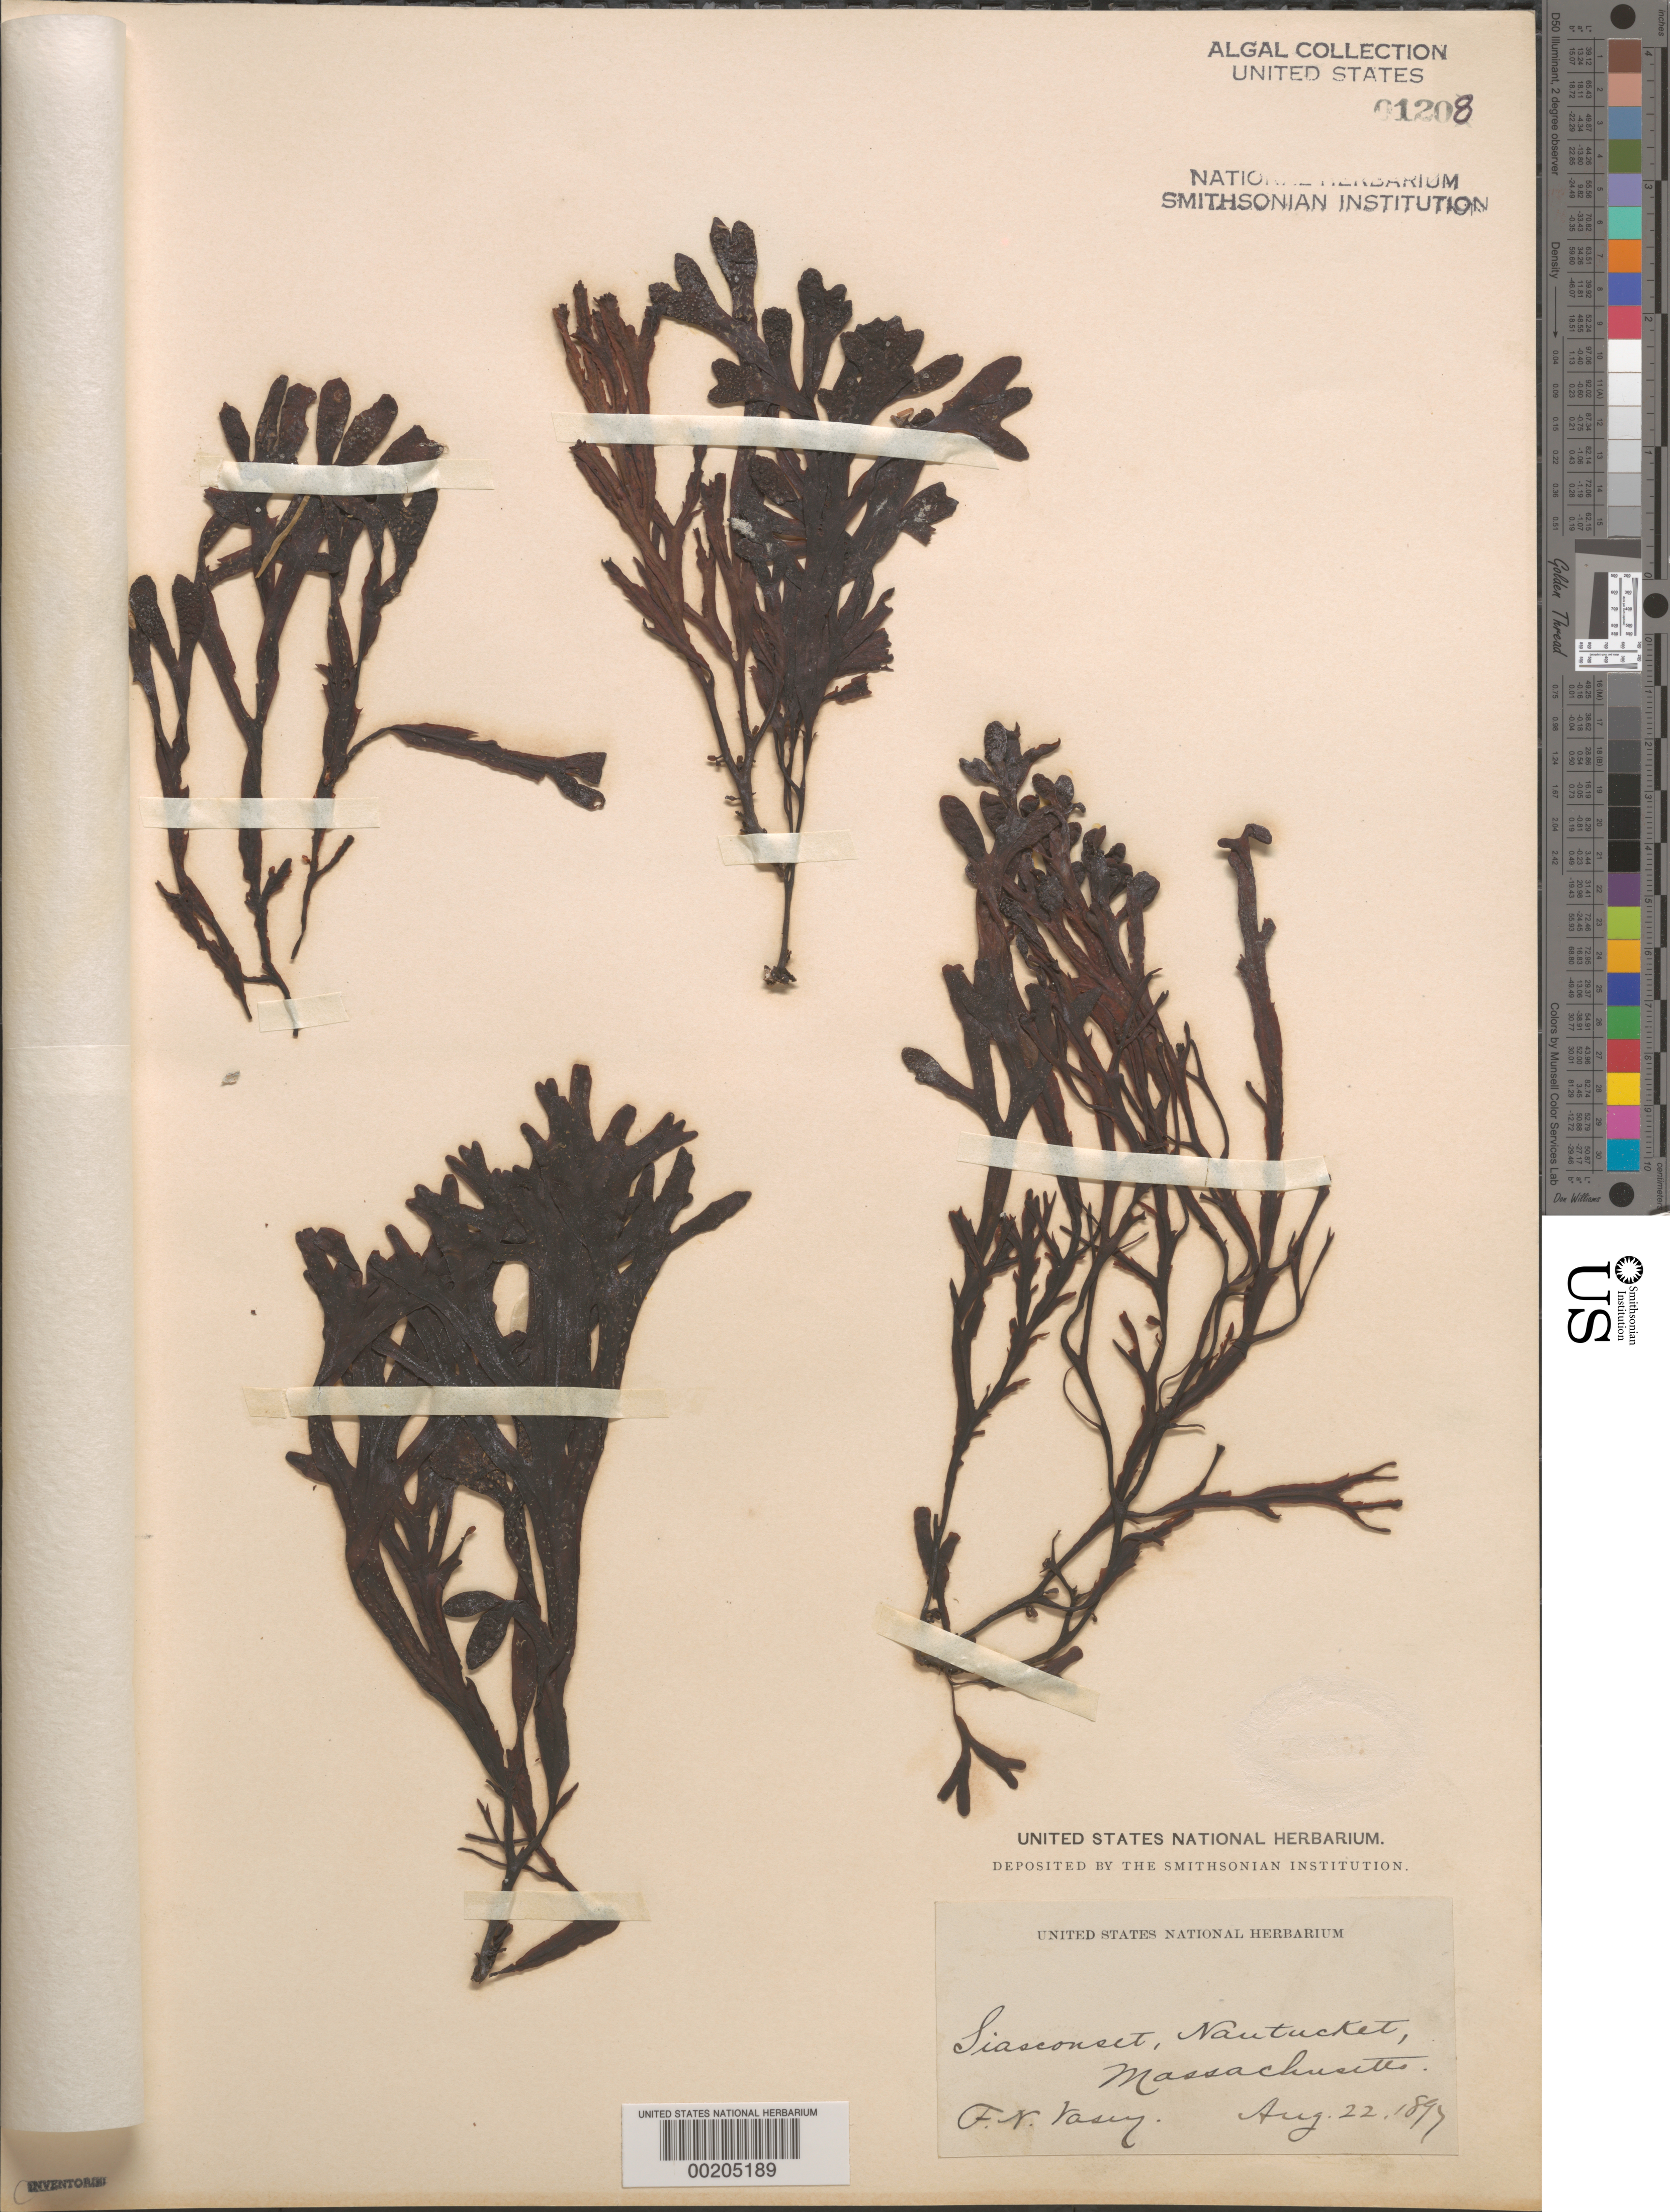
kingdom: Chromista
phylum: Ochrophyta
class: Phaeophyceae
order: Fucales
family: Fucaceae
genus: Fucus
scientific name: Fucus sp.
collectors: F. N. Vasey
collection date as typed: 22 Aug 1897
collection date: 1897-08-22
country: United States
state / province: Massachusetts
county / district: Nantucket County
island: Nantucket Island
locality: Siasconset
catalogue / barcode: US 1208